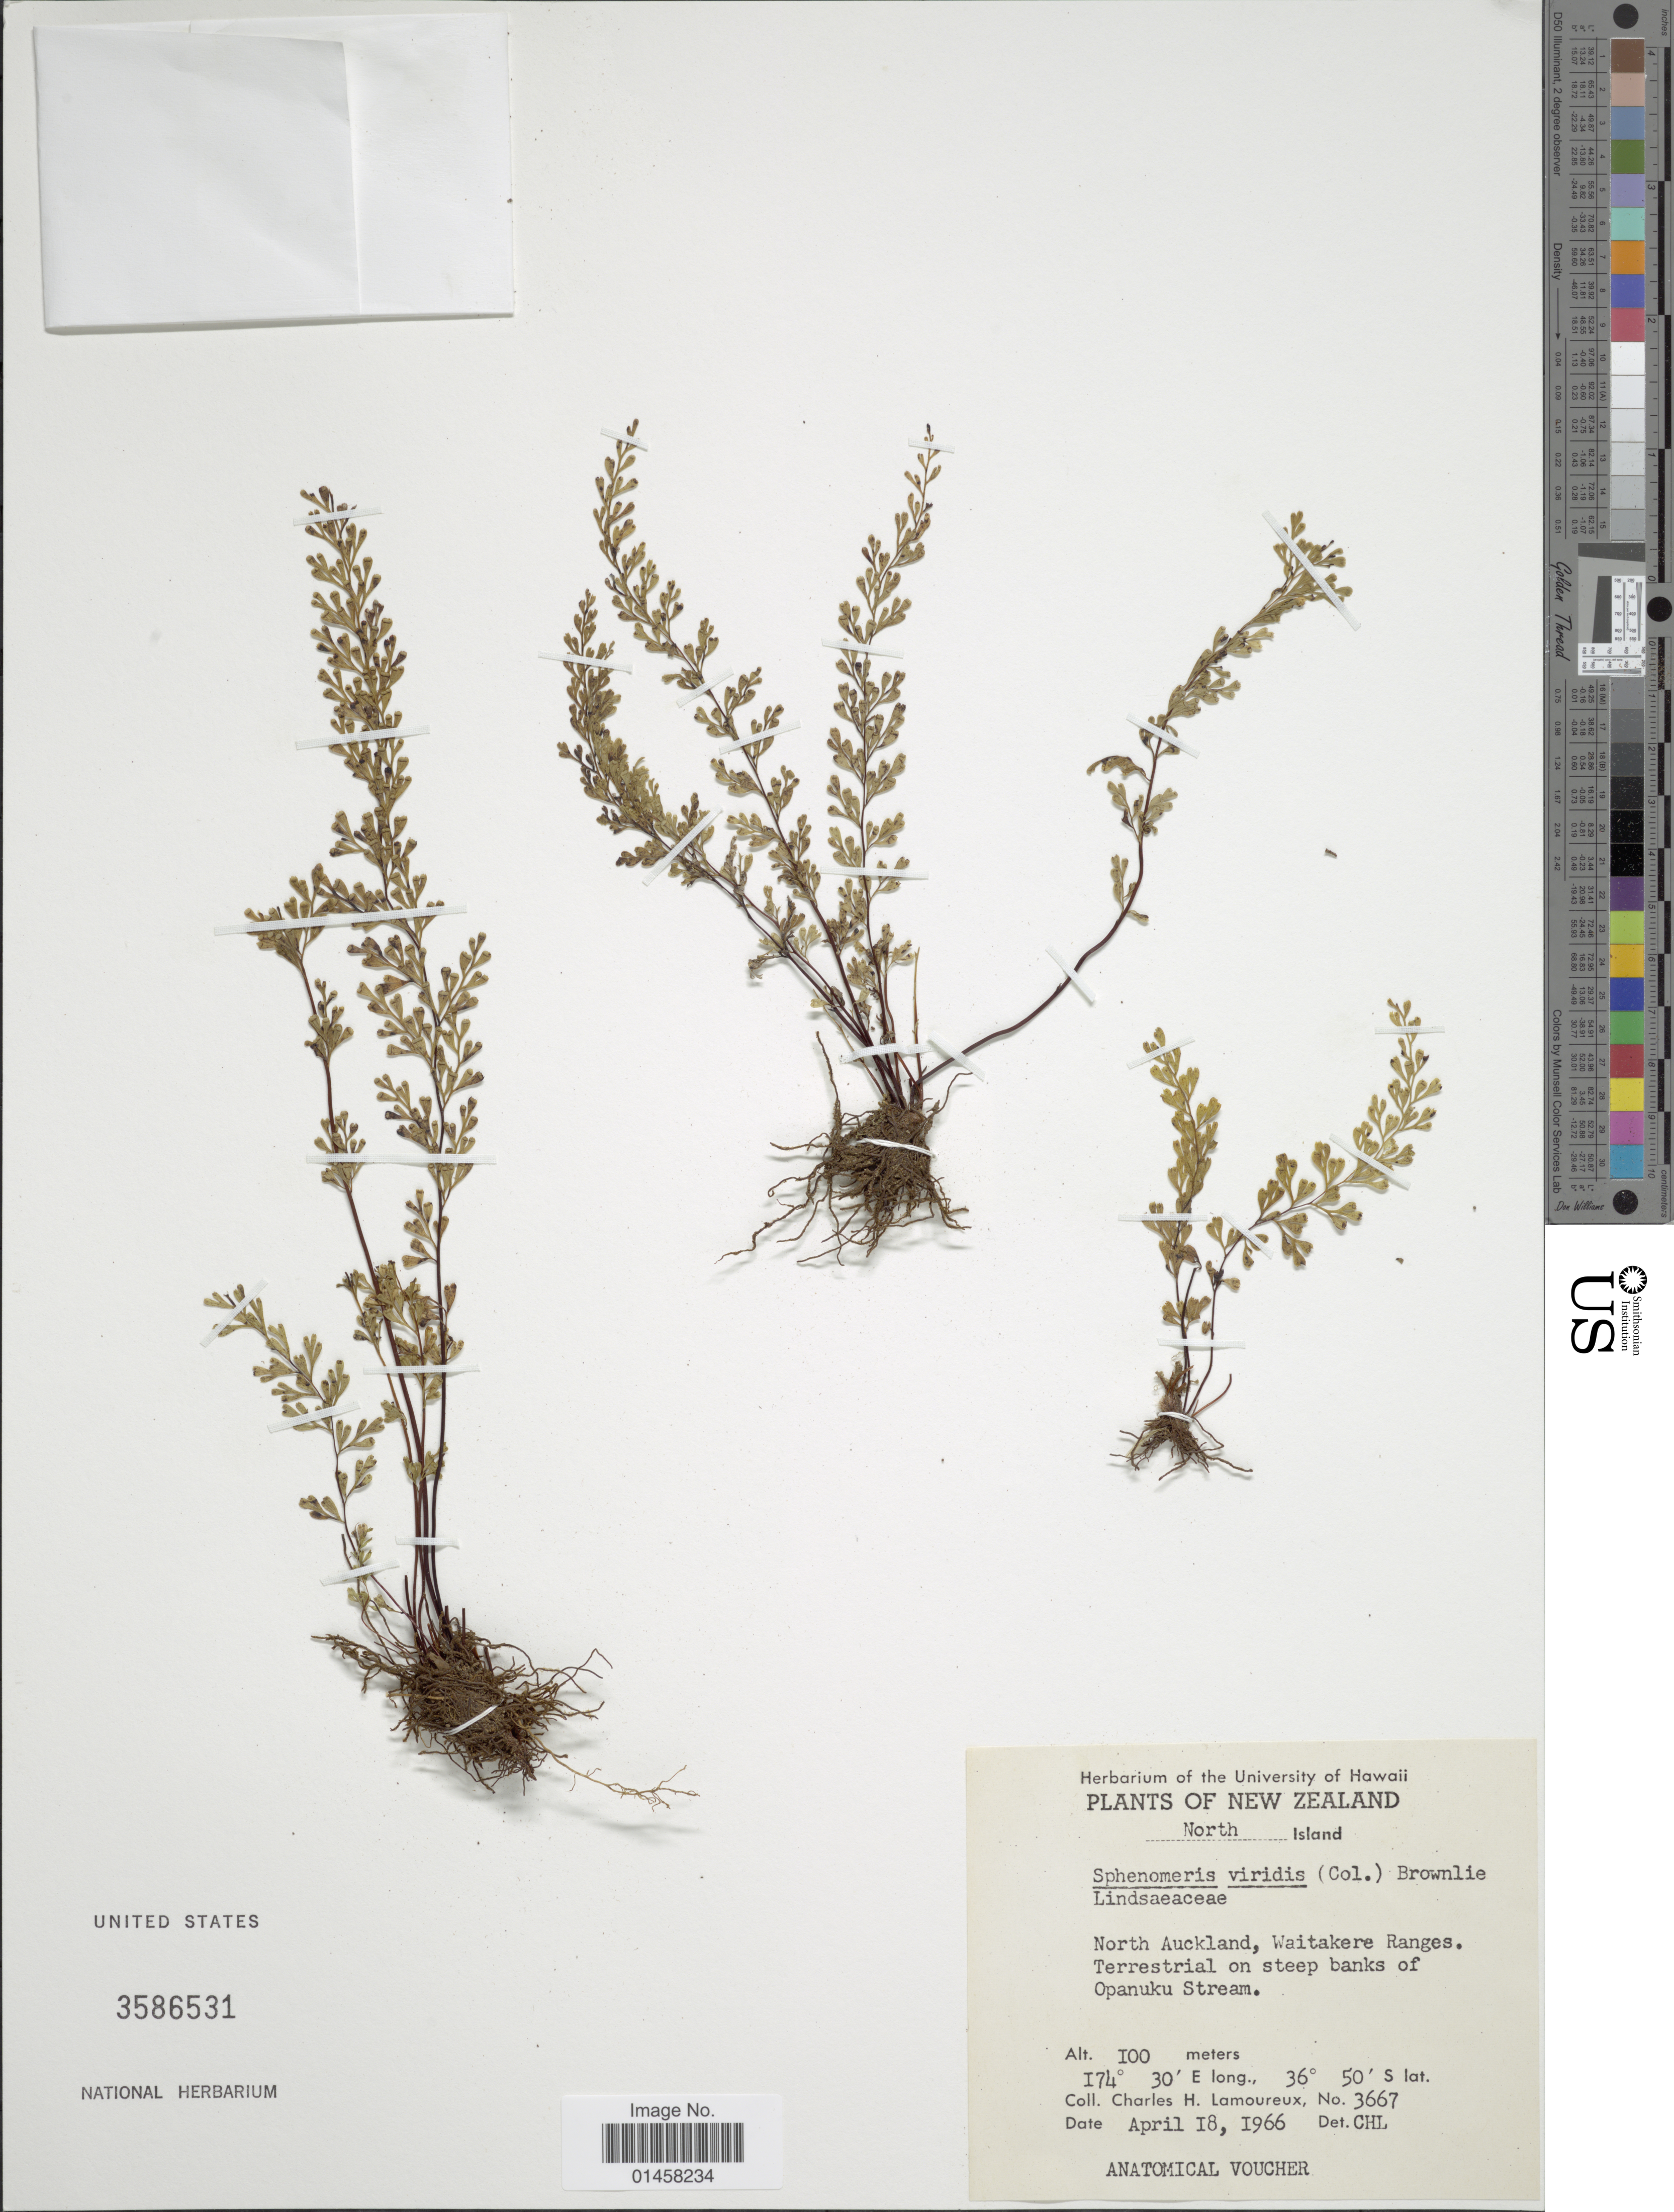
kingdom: Plantae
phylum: Tracheophyta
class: Polypodiopsida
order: Polypodiales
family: Lindsaeaceae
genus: Sphenomeris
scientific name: Sphenomeris viridis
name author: (COL, SRR, US.) Brownlie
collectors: C. H. Lamoureux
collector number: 3667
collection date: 1966-04-18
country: New Zealand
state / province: Auckland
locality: North Island, North Auckland, Waitakere Ranges. Opanuku stream.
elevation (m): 100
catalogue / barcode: US 3586531